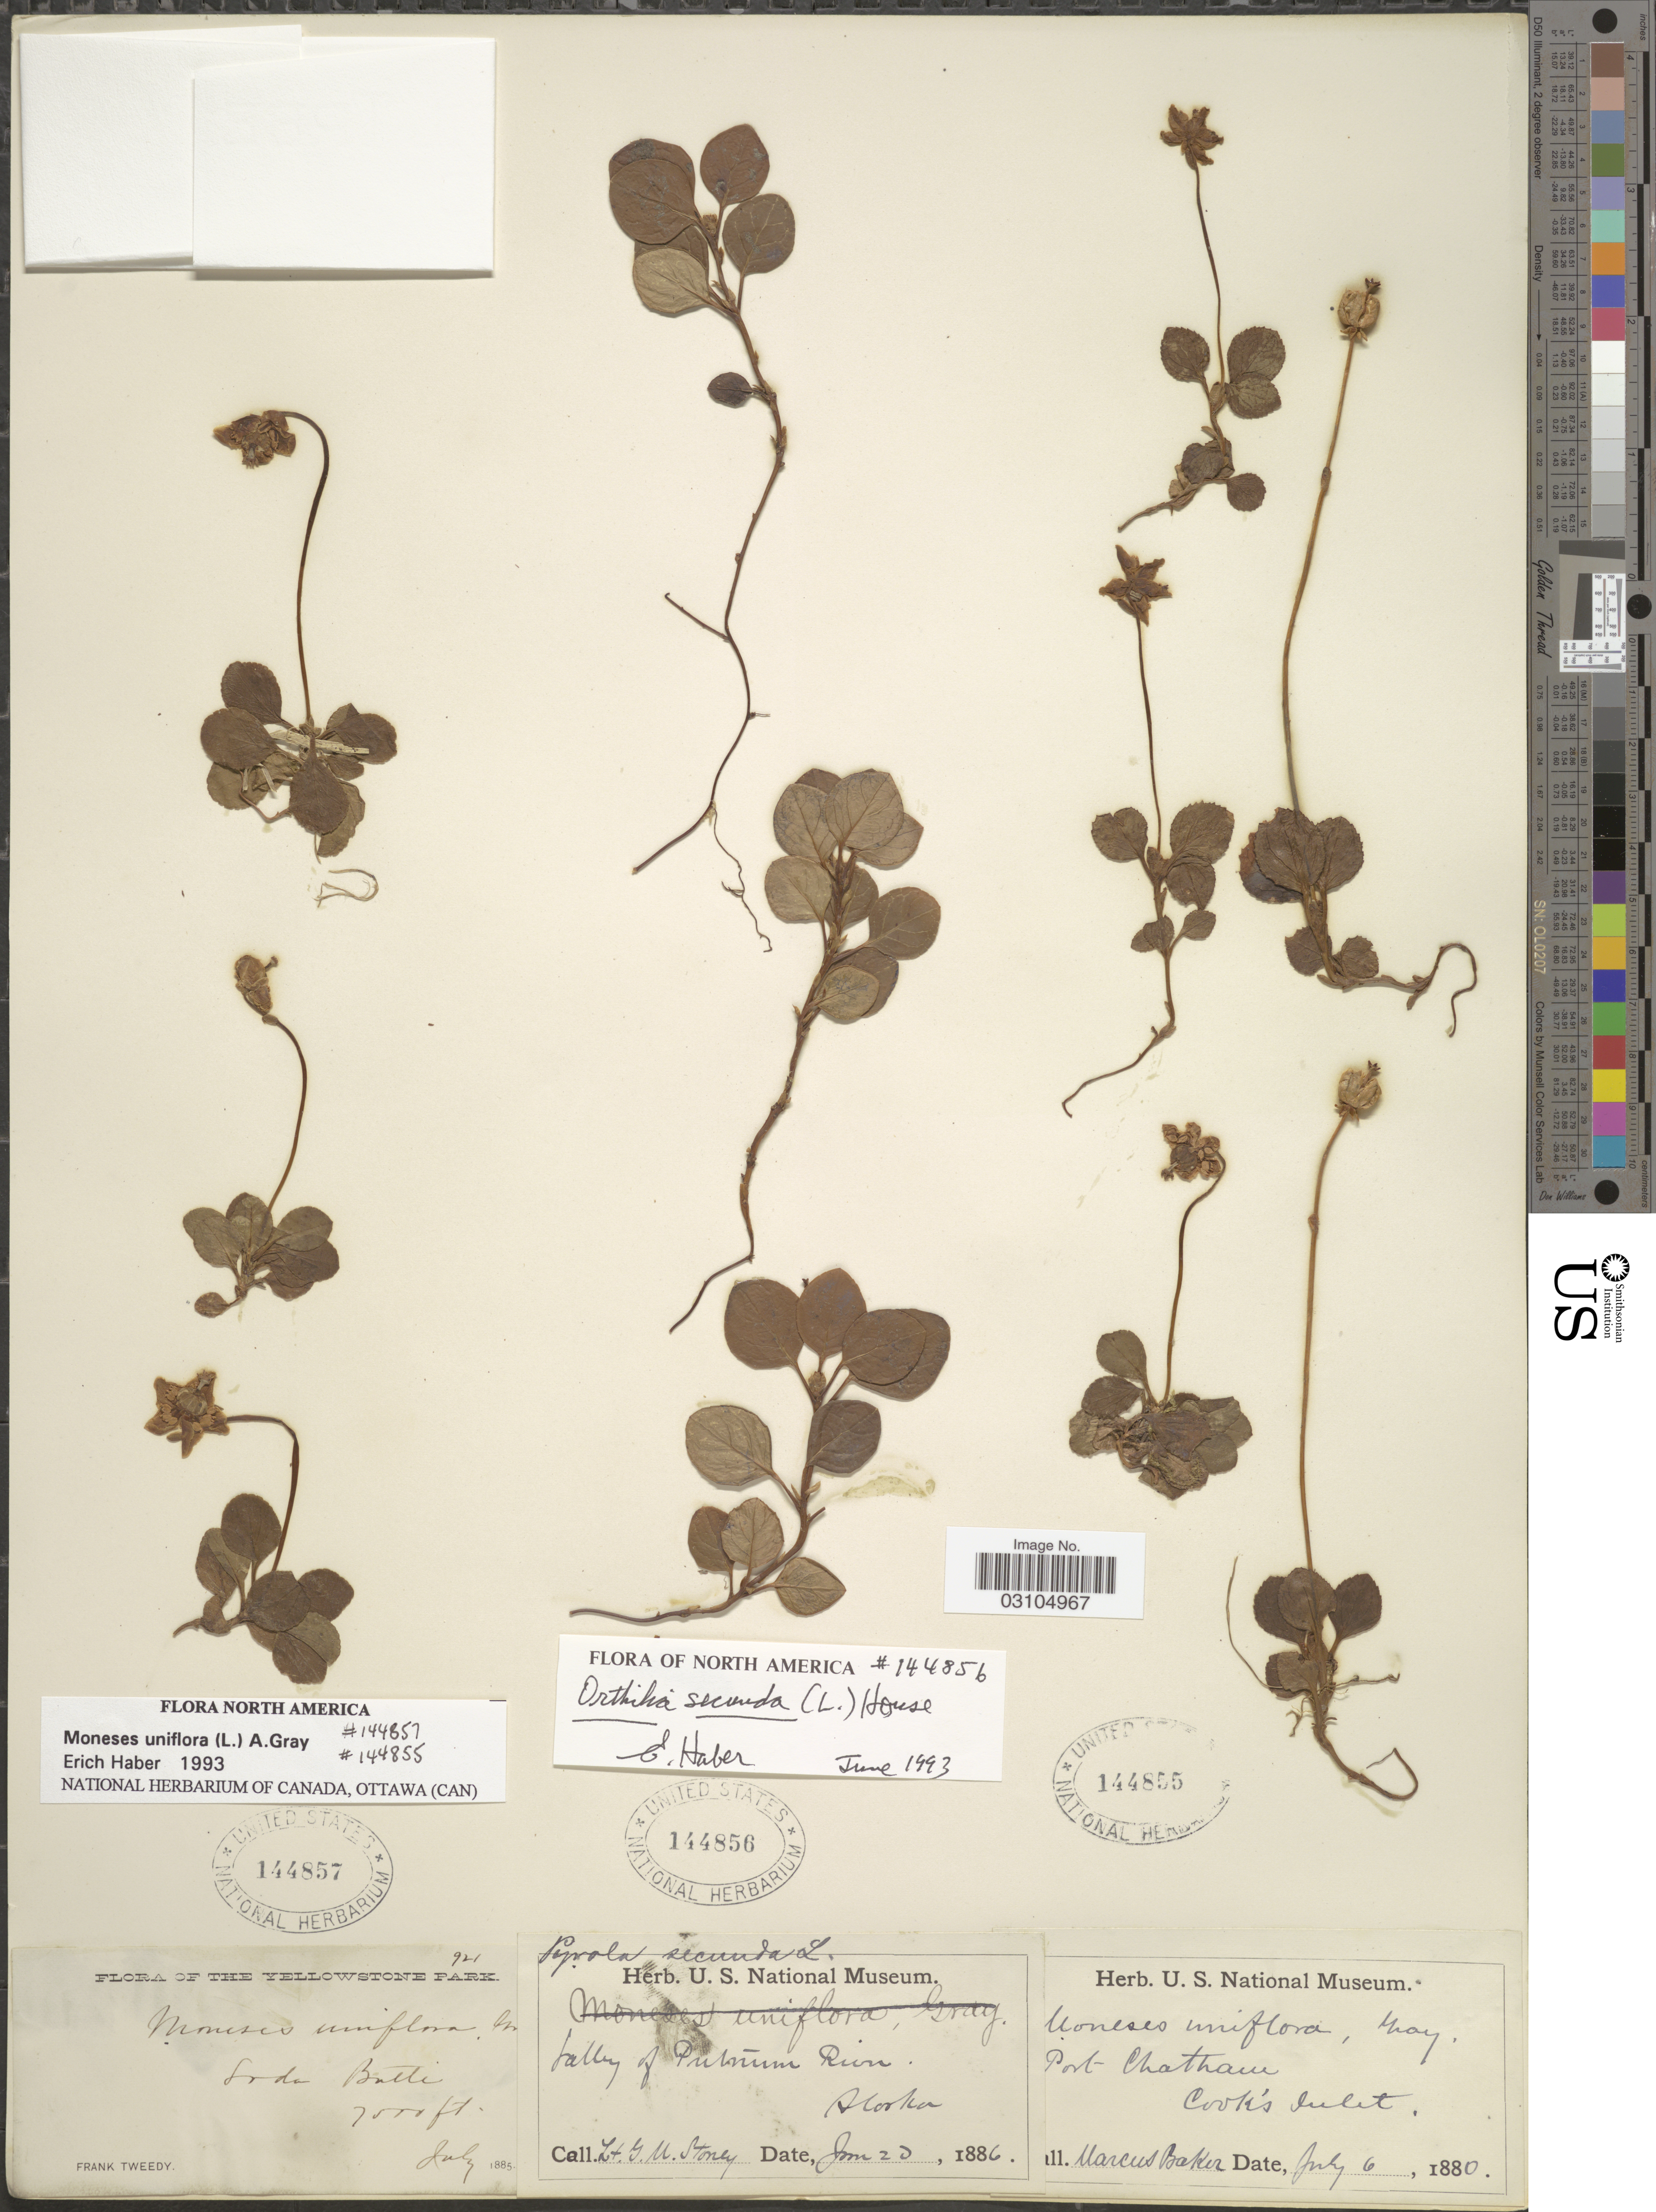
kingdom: Plantae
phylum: Tracheophyta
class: Magnoliopsida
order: Ericales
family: Ericaceae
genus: Moneses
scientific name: Moneses uniflora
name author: (L.) A. Gray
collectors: F. Tweedy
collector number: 921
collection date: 1885-07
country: United States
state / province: Wyoming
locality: The Yellowstone Park, Soda Butte.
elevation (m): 2286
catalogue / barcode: US 144857